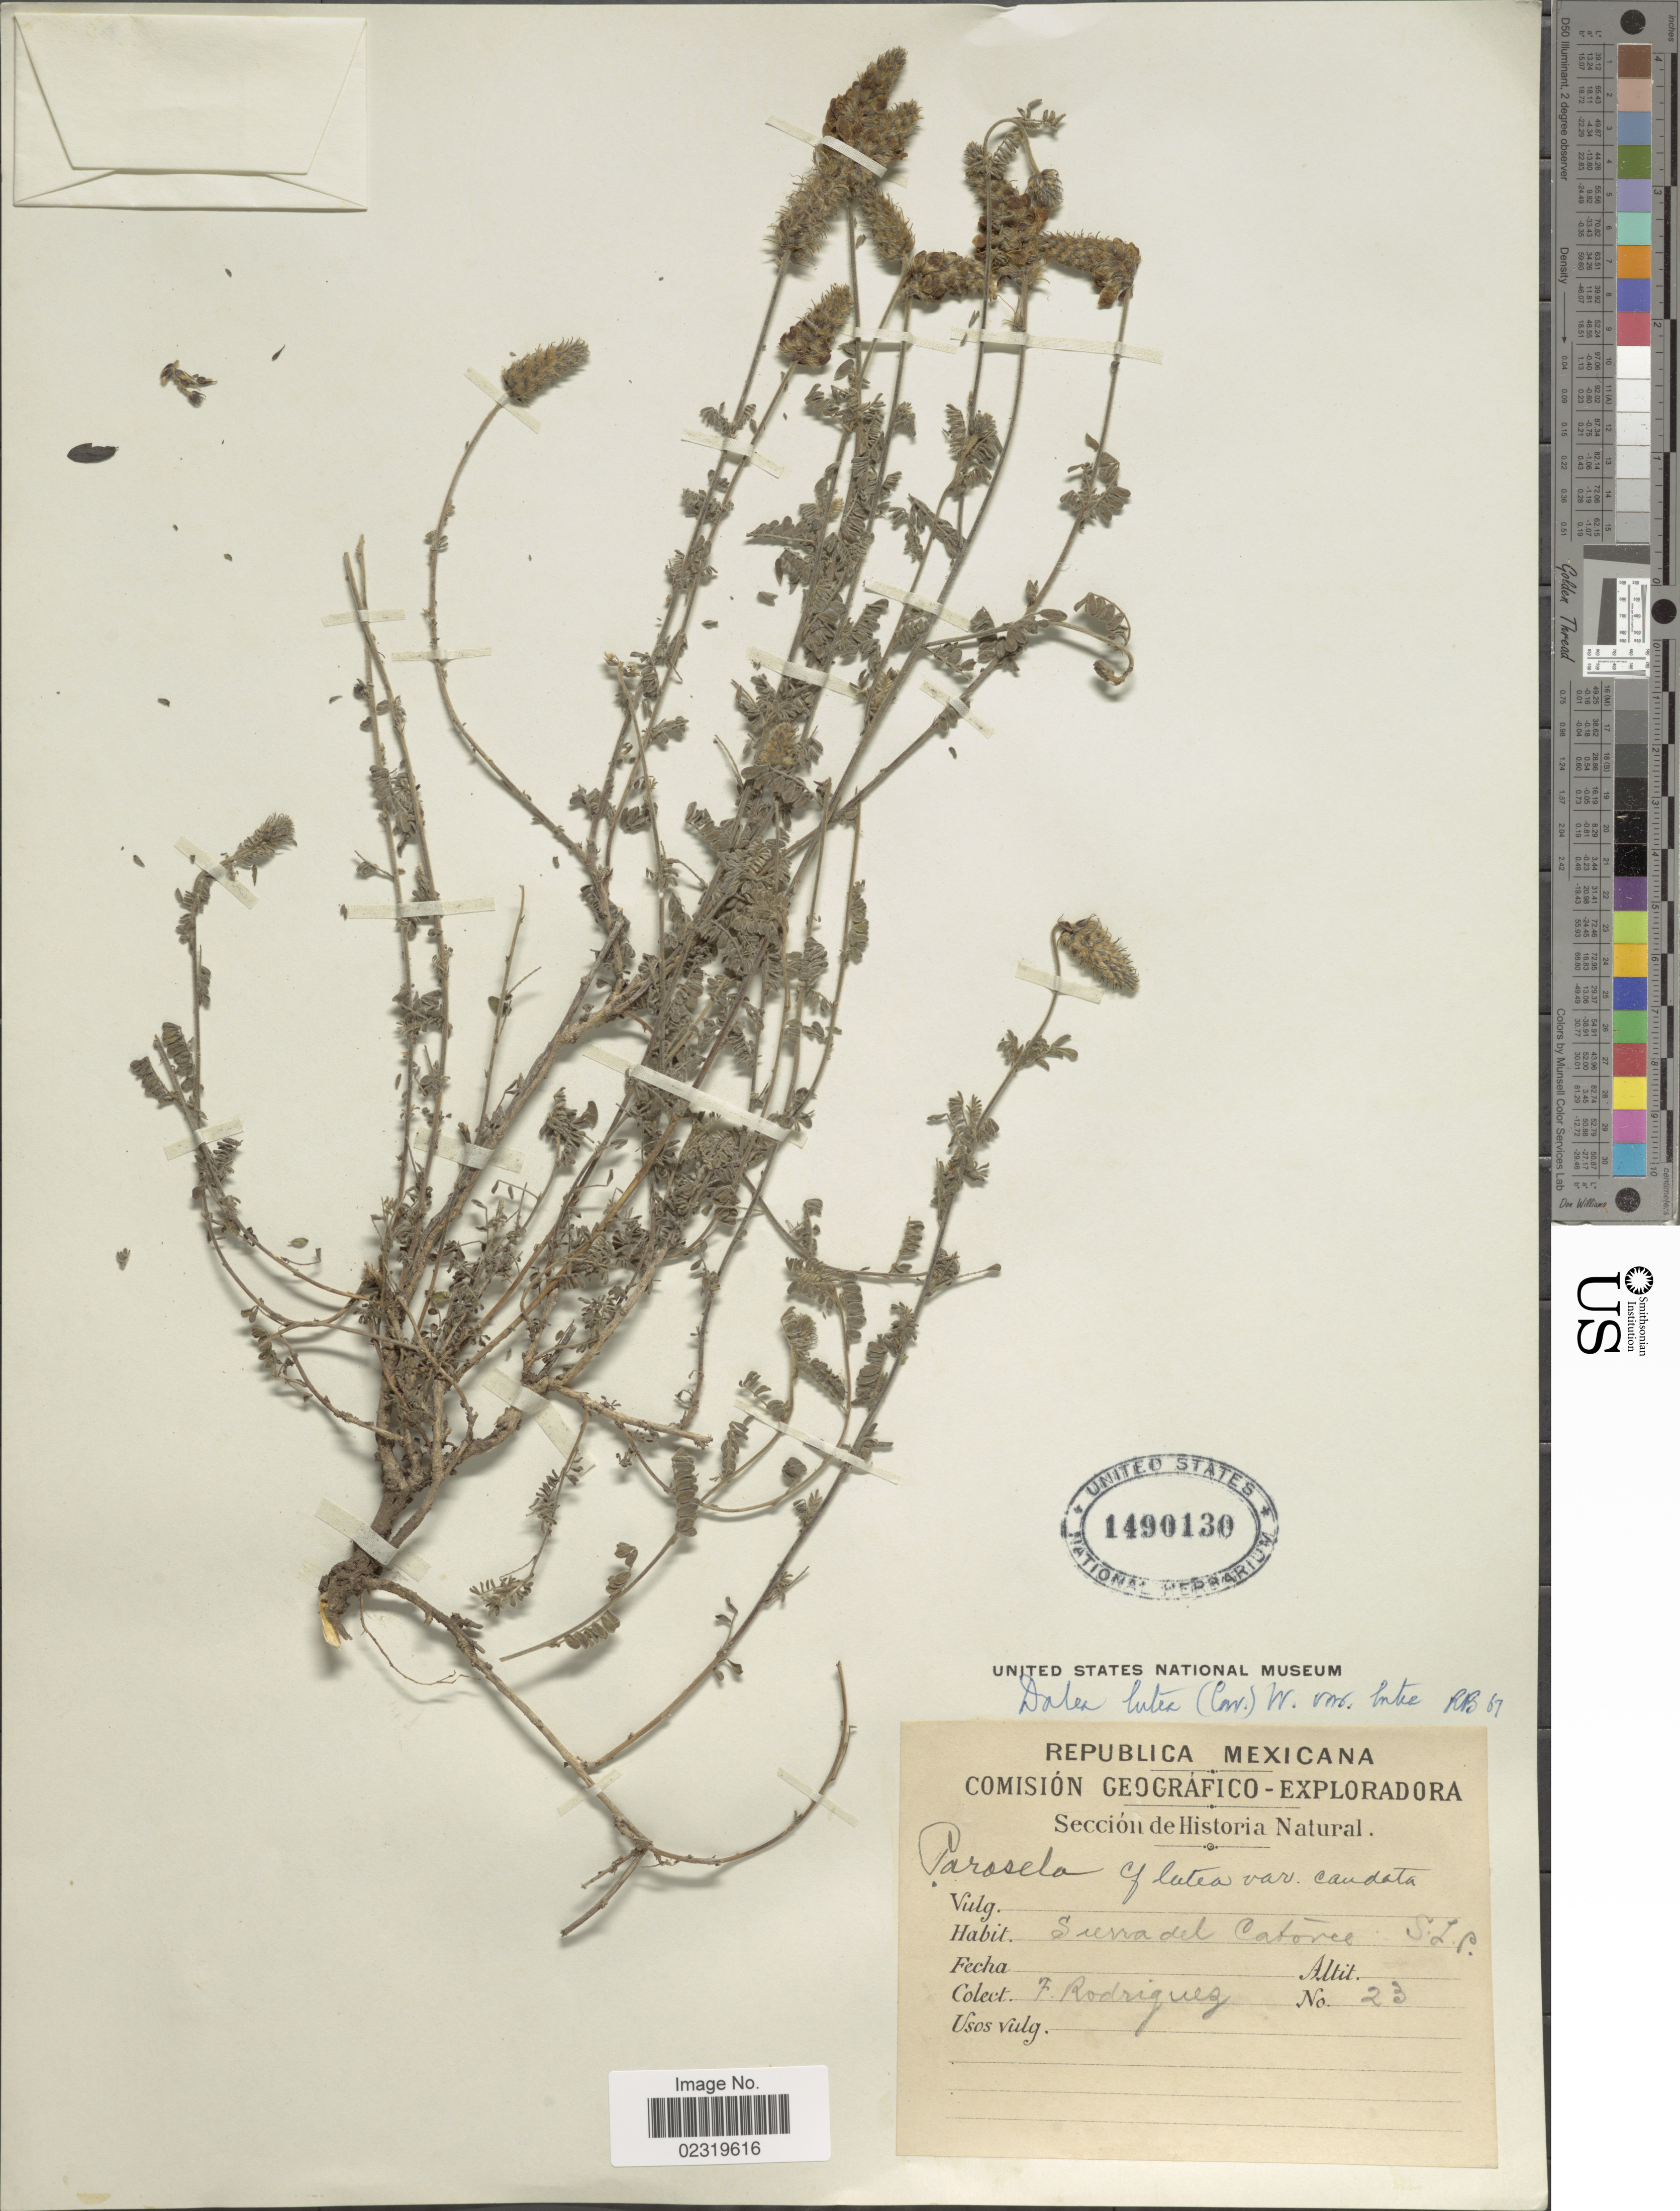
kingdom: Plantae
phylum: Tracheophyta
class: Magnoliopsida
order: Fabales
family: Fabaceae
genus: Dalea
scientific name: Dalea lutea var. lutea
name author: (Cav.) Willd.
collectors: F. Rodriguez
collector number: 23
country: Mexico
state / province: San Luis Potosí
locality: Sierra del Catorce, S. L. P.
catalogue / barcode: US 1490130